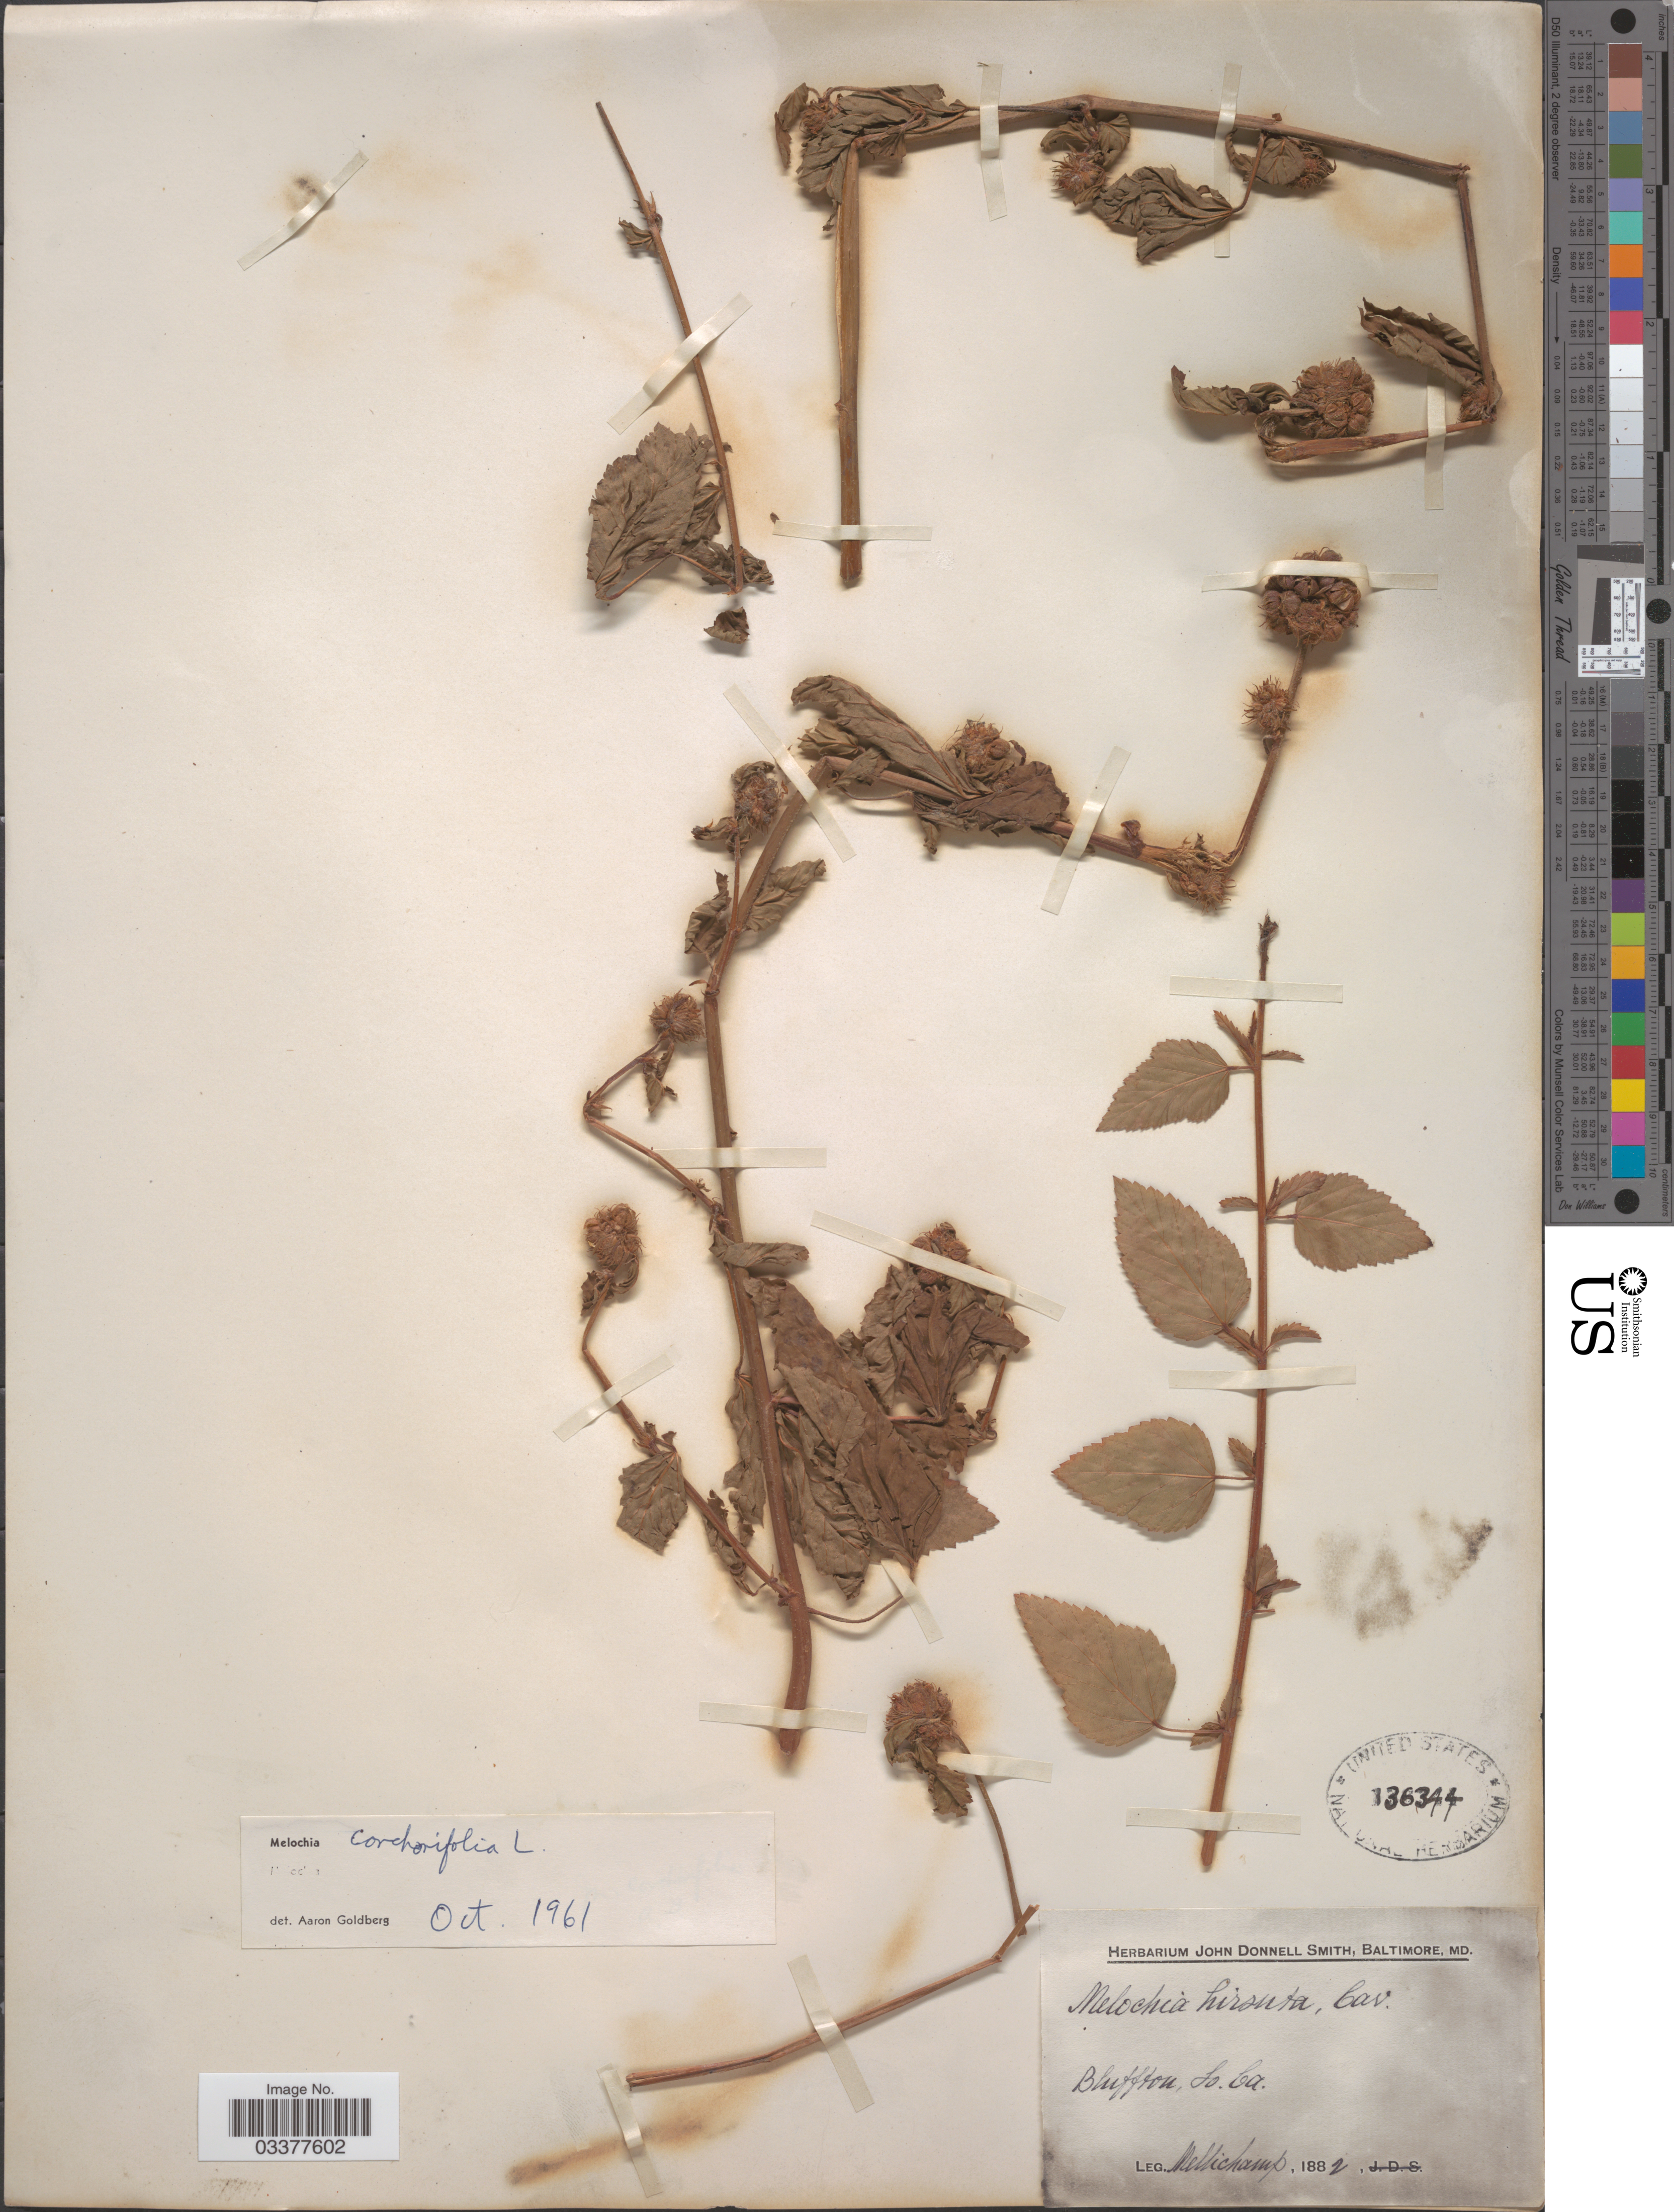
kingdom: Plantae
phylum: Tracheophyta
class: Magnoliopsida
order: Malvales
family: Malvaceae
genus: Melochia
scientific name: Melochia corchorifolia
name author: L.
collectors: -. Mellichamp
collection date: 1882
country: United States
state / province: South Carolina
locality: Bluffton.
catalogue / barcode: US 136344